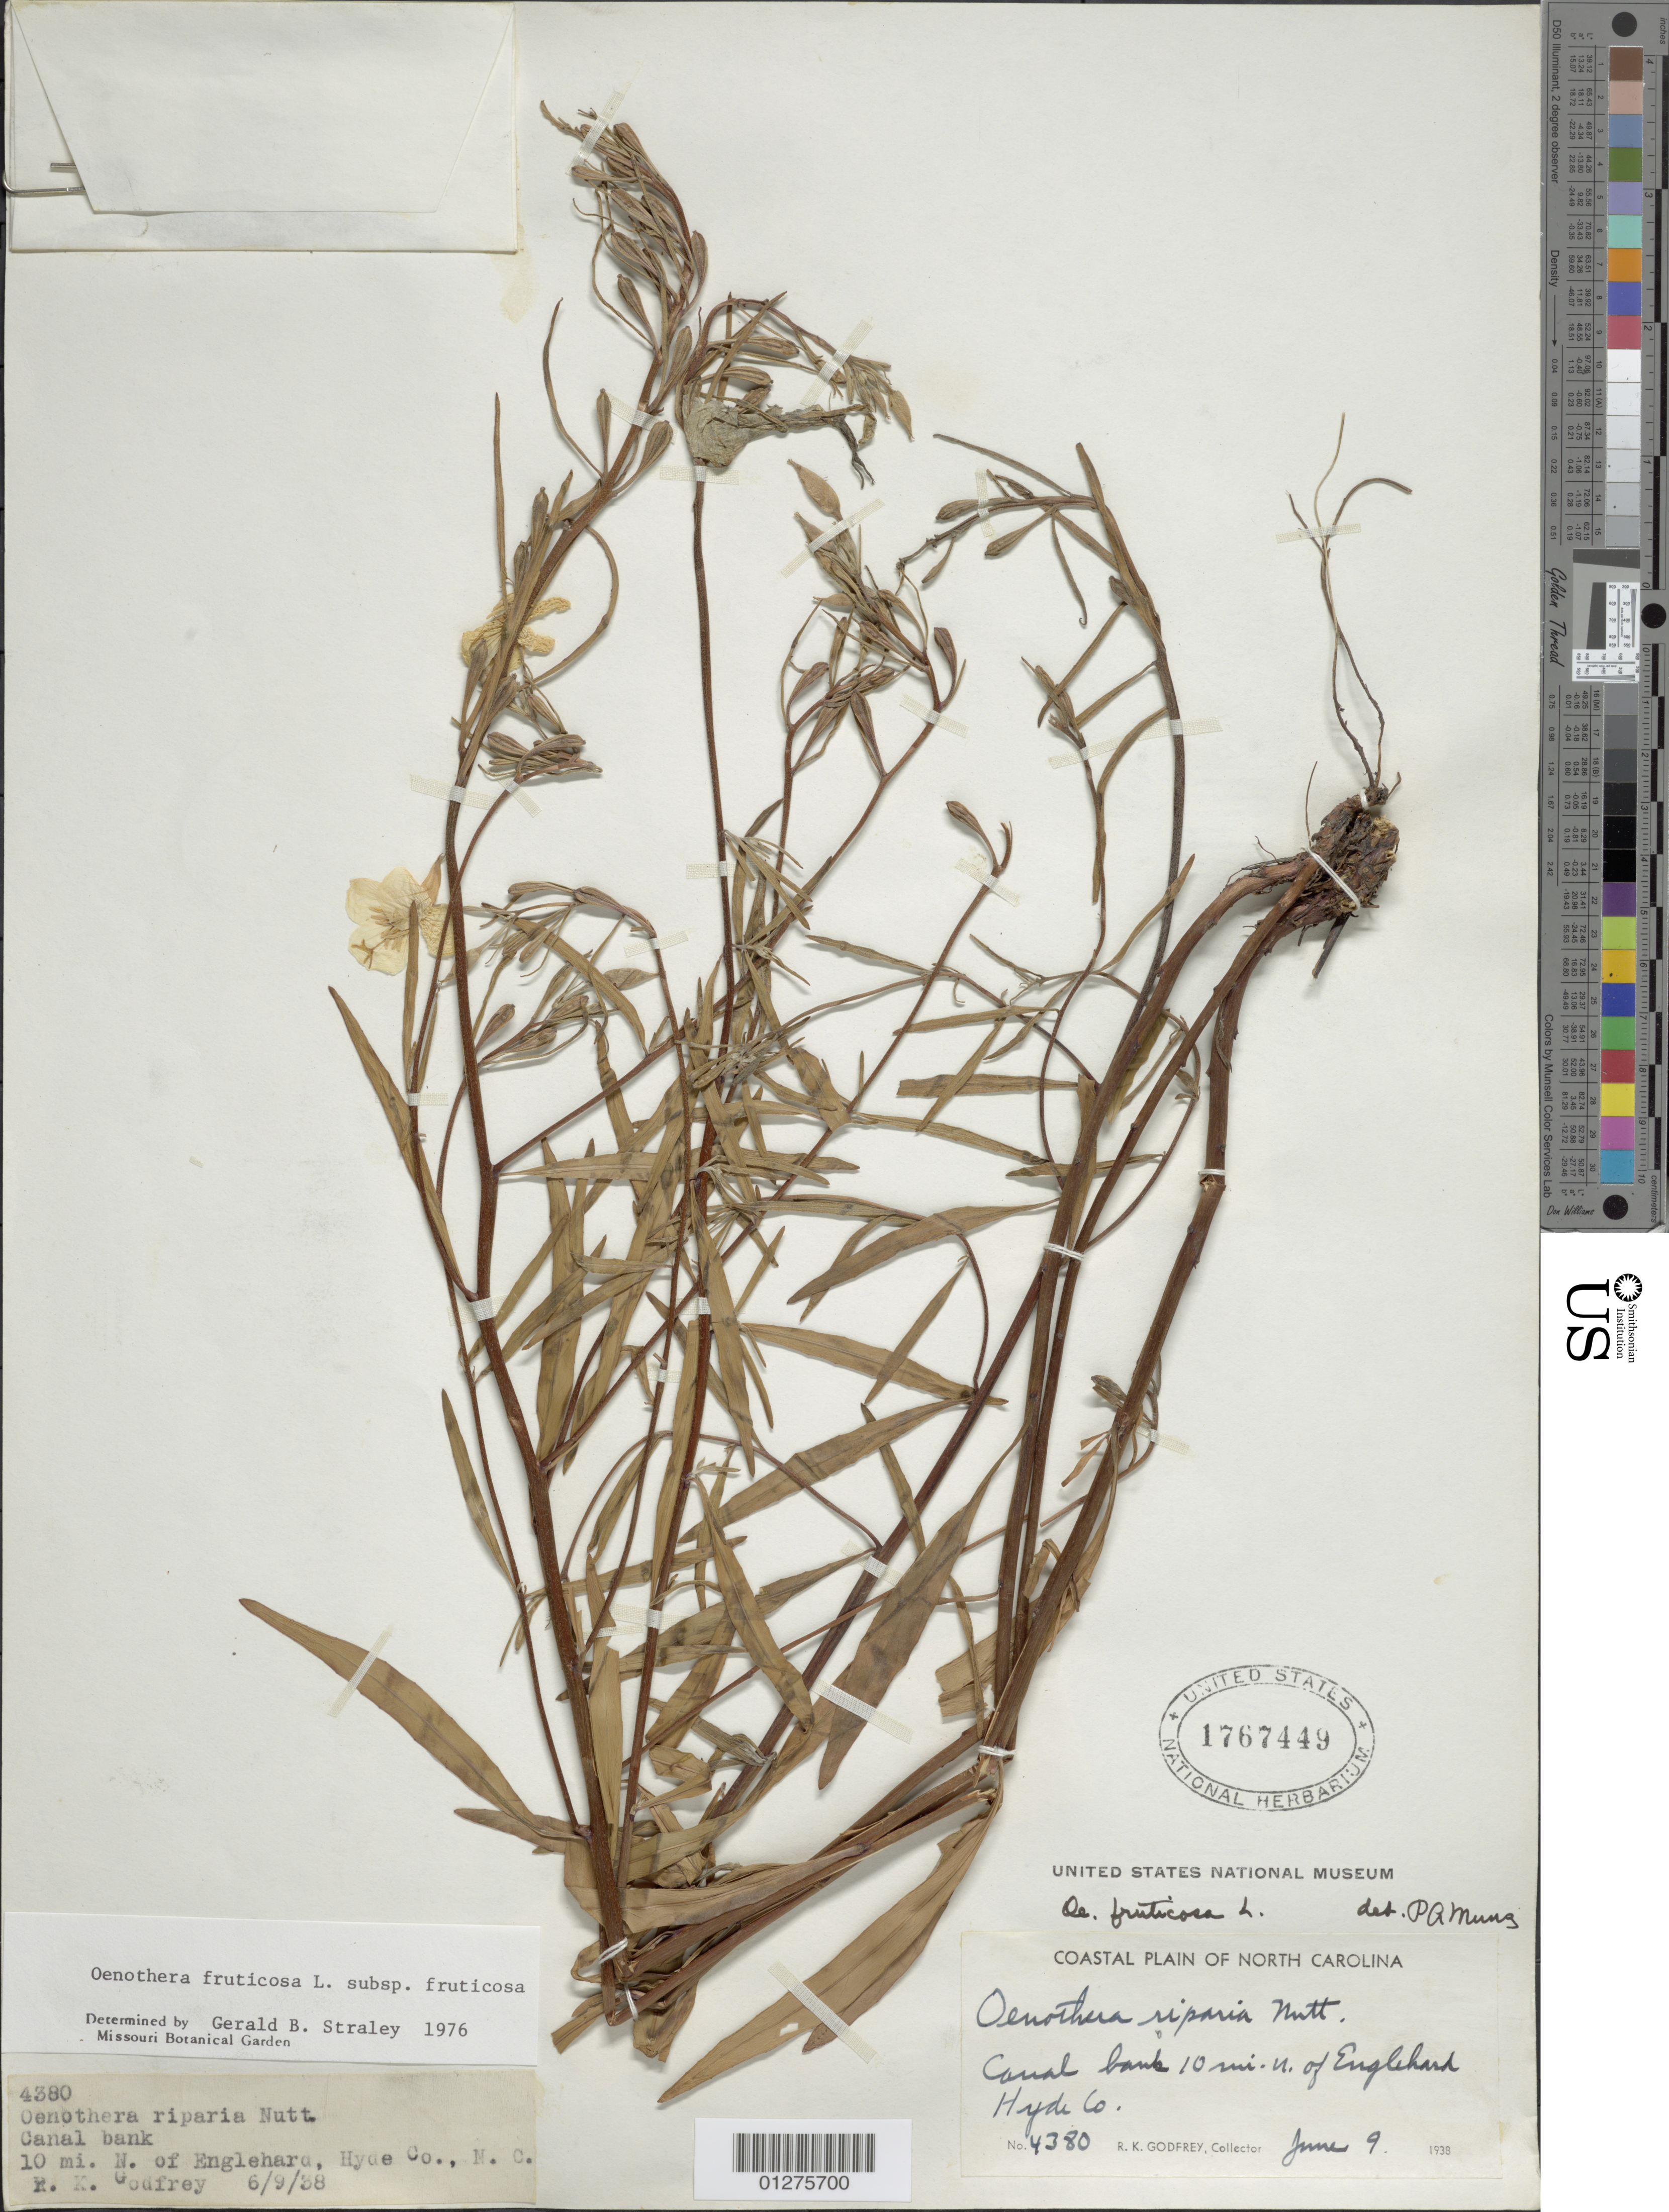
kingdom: Plantae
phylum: Tracheophyta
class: Magnoliopsida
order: Myrtales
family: Onagraceae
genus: Oenothera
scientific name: Oenothera fruticosa subsp. fruticosa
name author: L.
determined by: Straley, G. B.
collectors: R. K. Godfrey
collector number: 4380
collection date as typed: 09 Jun 1938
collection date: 1938-06-09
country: United States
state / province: North Carolina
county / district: Hyde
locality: Canal bank, 10 mi. N. of Englehard.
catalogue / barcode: US 1767449